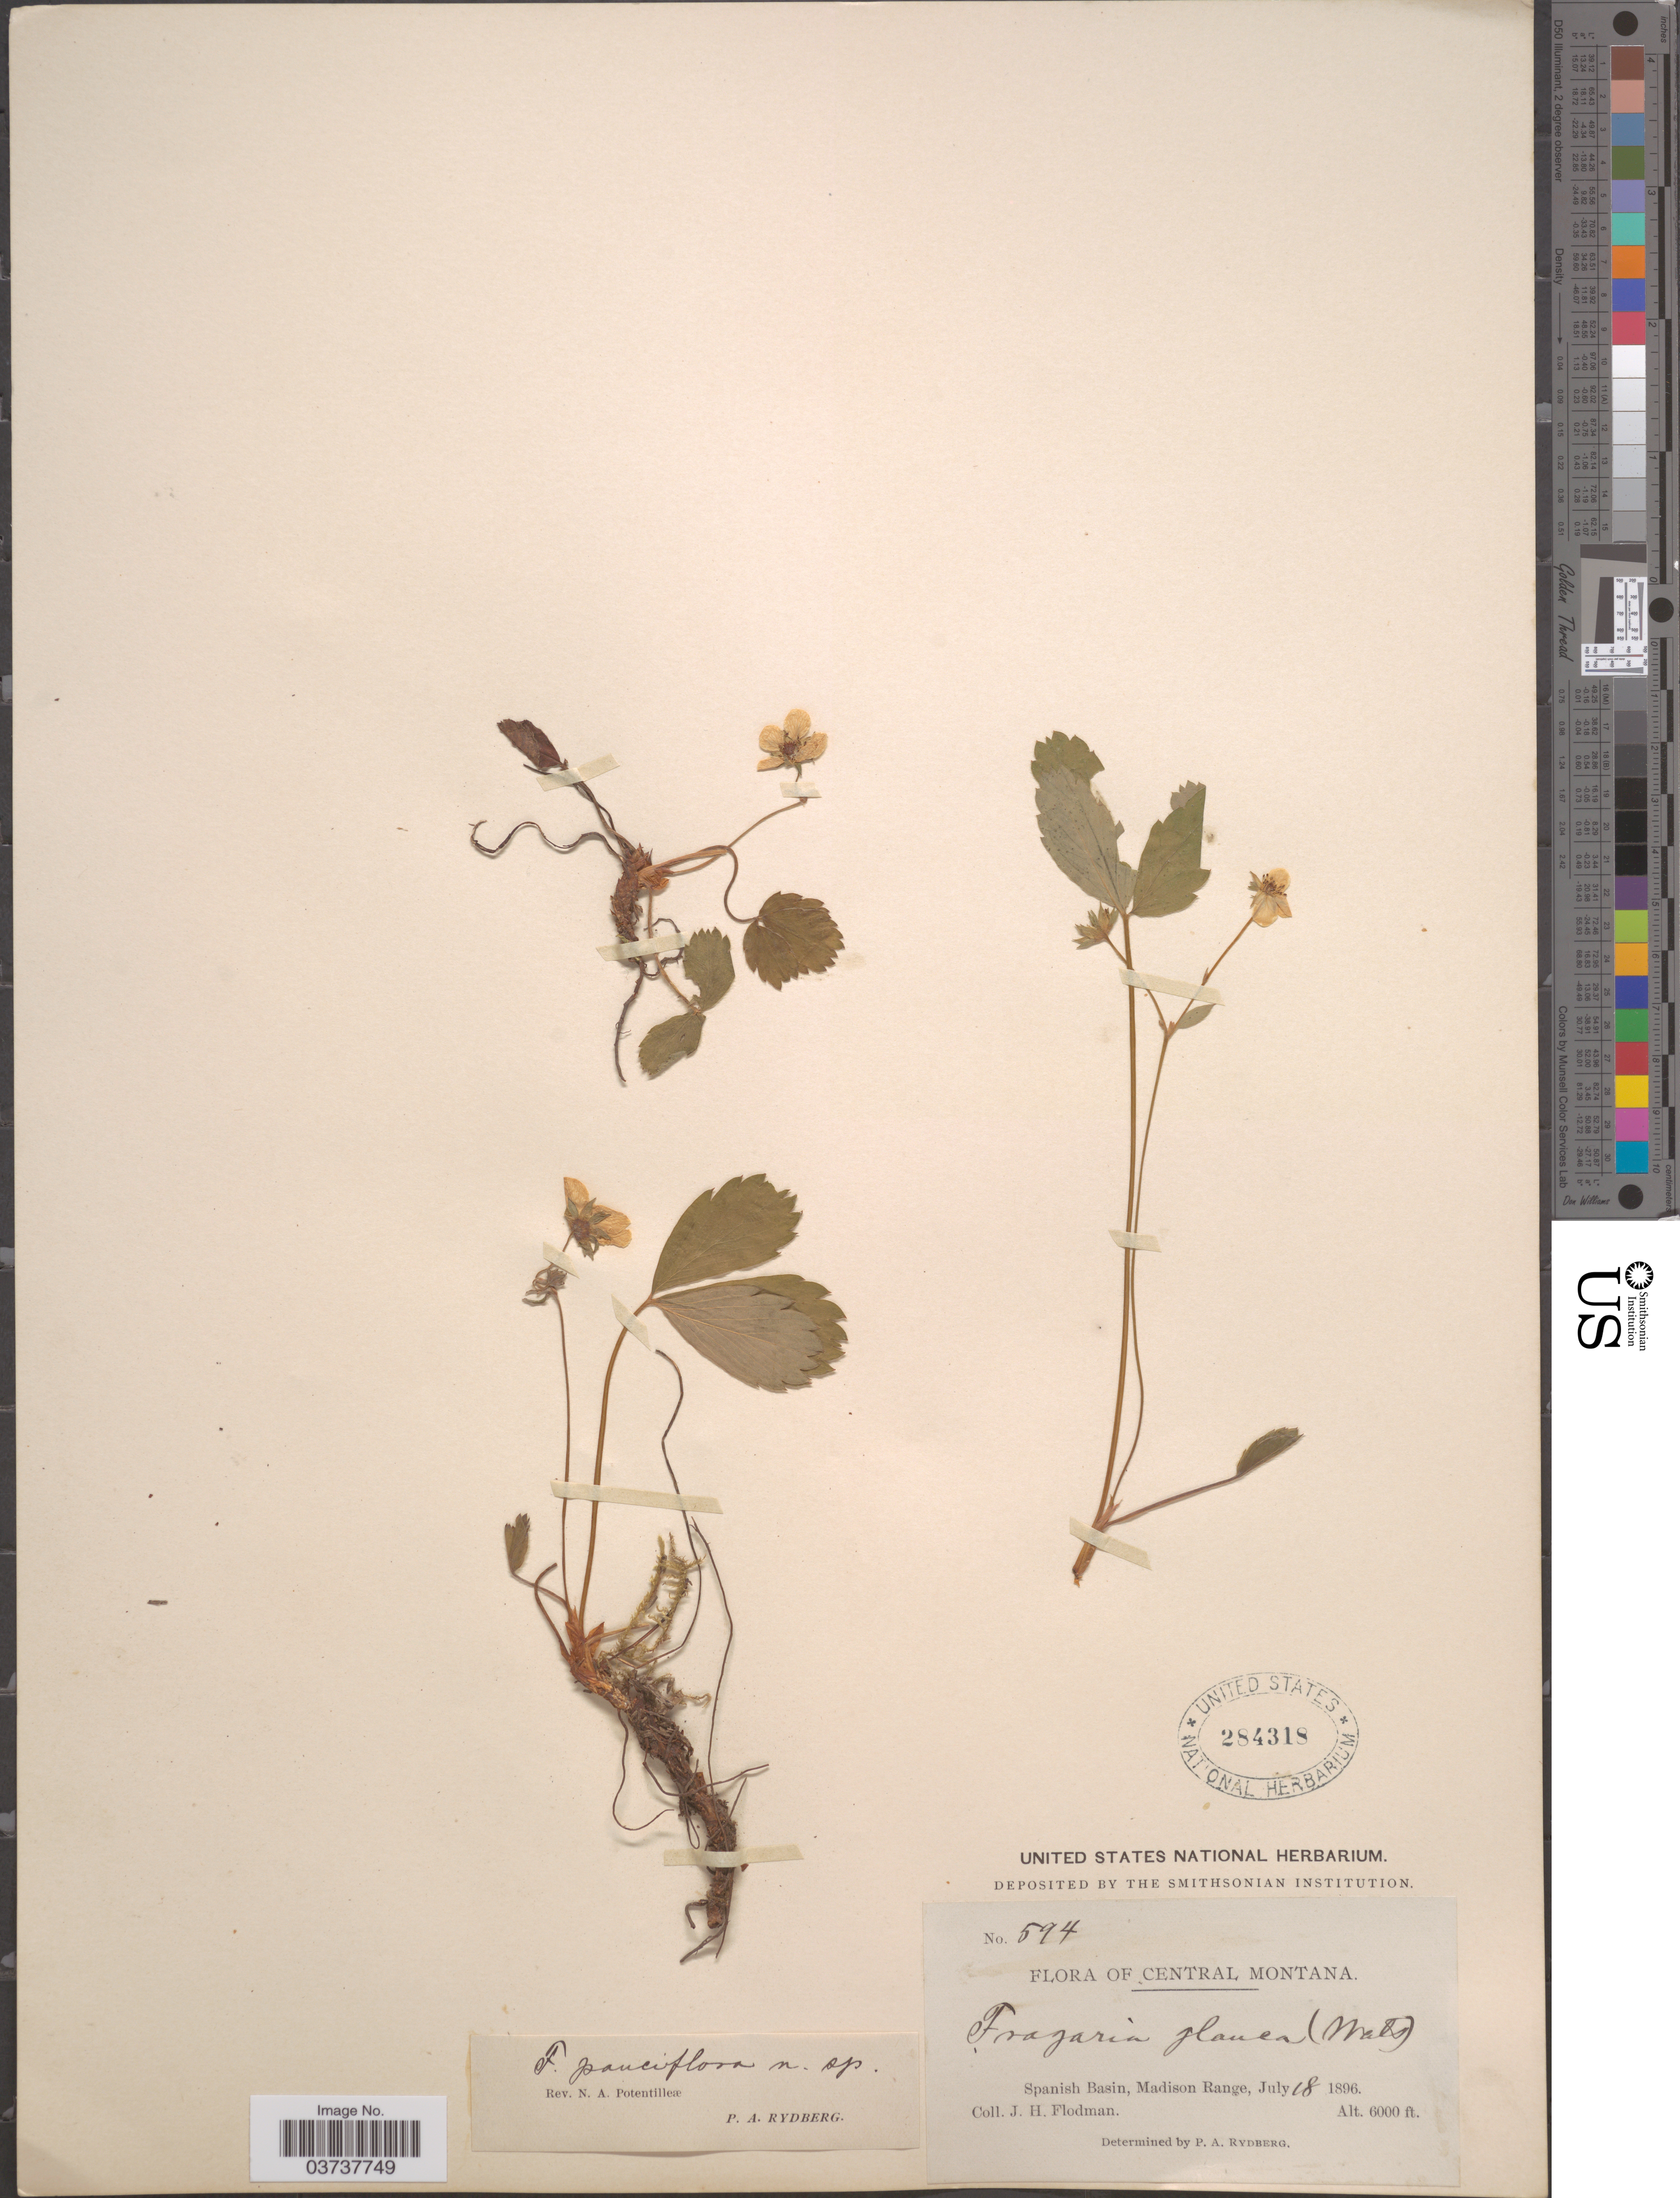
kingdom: Plantae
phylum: Tracheophyta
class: Magnoliopsida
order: Rosales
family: Rosaceae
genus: Fragaria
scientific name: Fragaria virginiana subsp. glauca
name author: (S. Watson) Staudt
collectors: J. Flodman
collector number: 594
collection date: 1896-07-18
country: United States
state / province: Montana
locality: Central Montana. Spanish Basin, Madison Range.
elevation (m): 1829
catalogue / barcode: US 284318